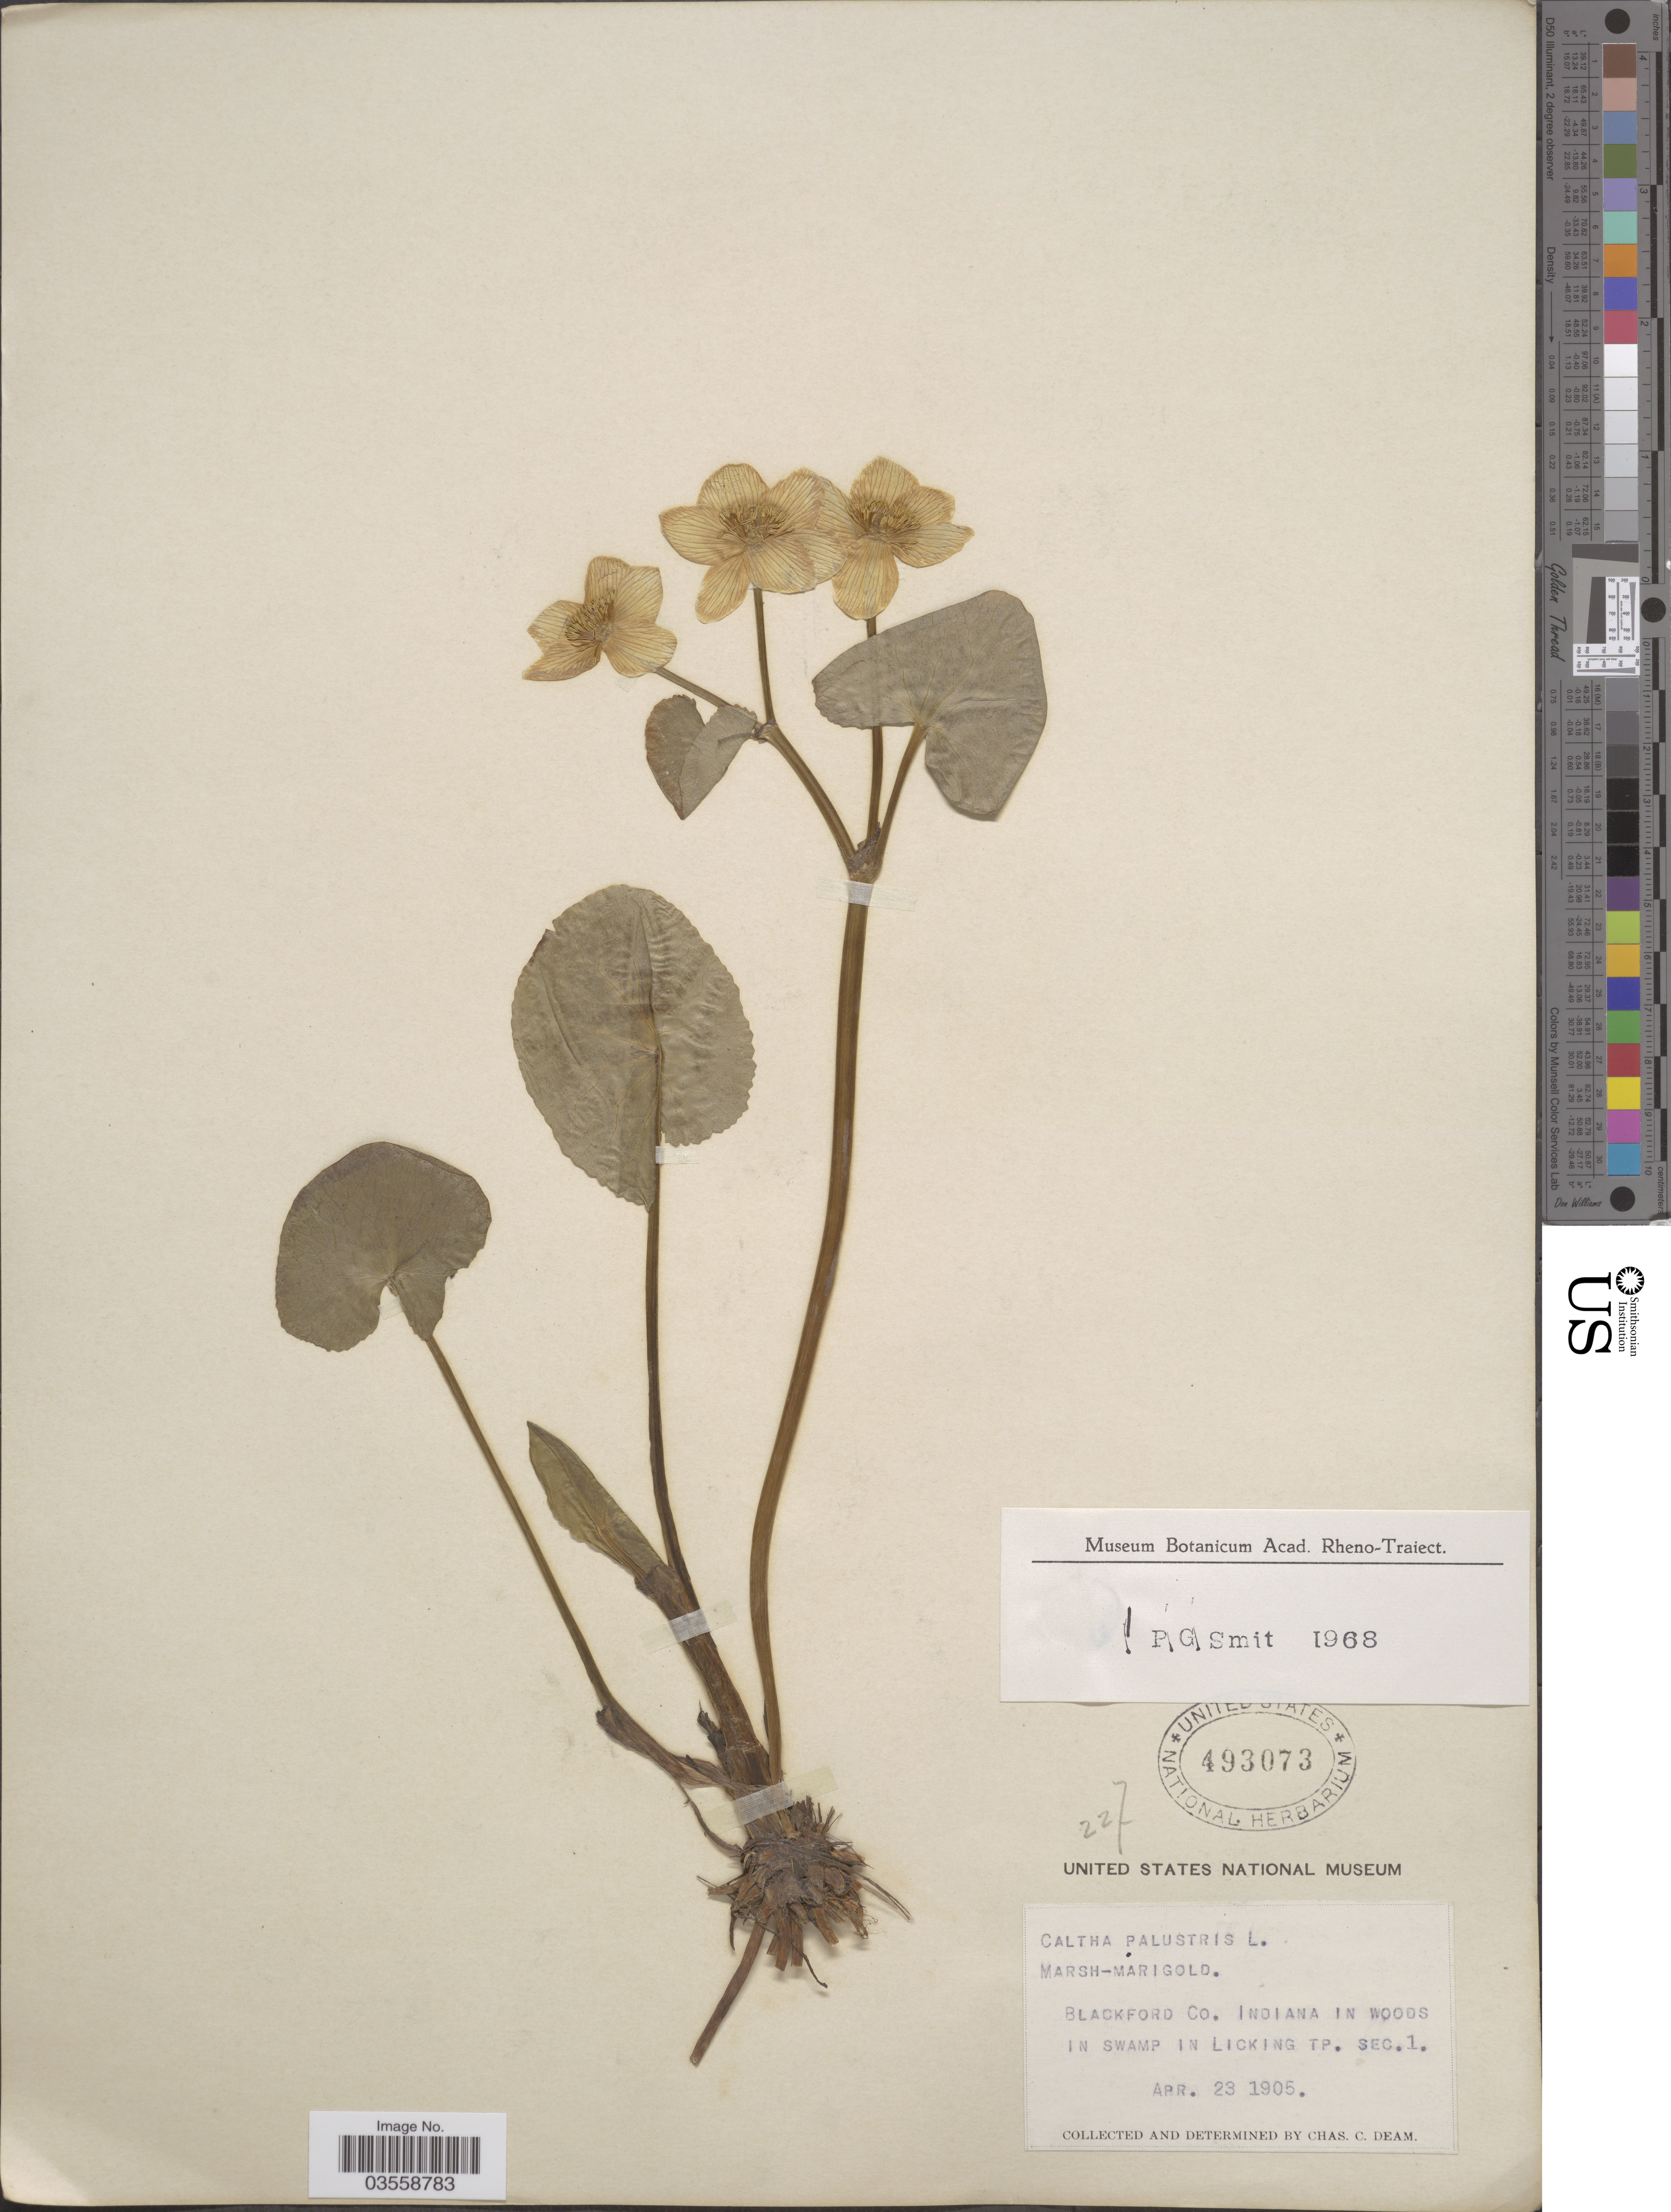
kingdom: Plantae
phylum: Tracheophyta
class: Magnoliopsida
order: Ranunculales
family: Ranunculaceae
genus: Caltha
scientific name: Caltha palustris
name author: L.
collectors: C. C. Deam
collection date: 1905-04-23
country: United States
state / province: Indiana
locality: Blackford Co. In woods in swamps in Licking Tp. Sec. 1.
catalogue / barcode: US 493073